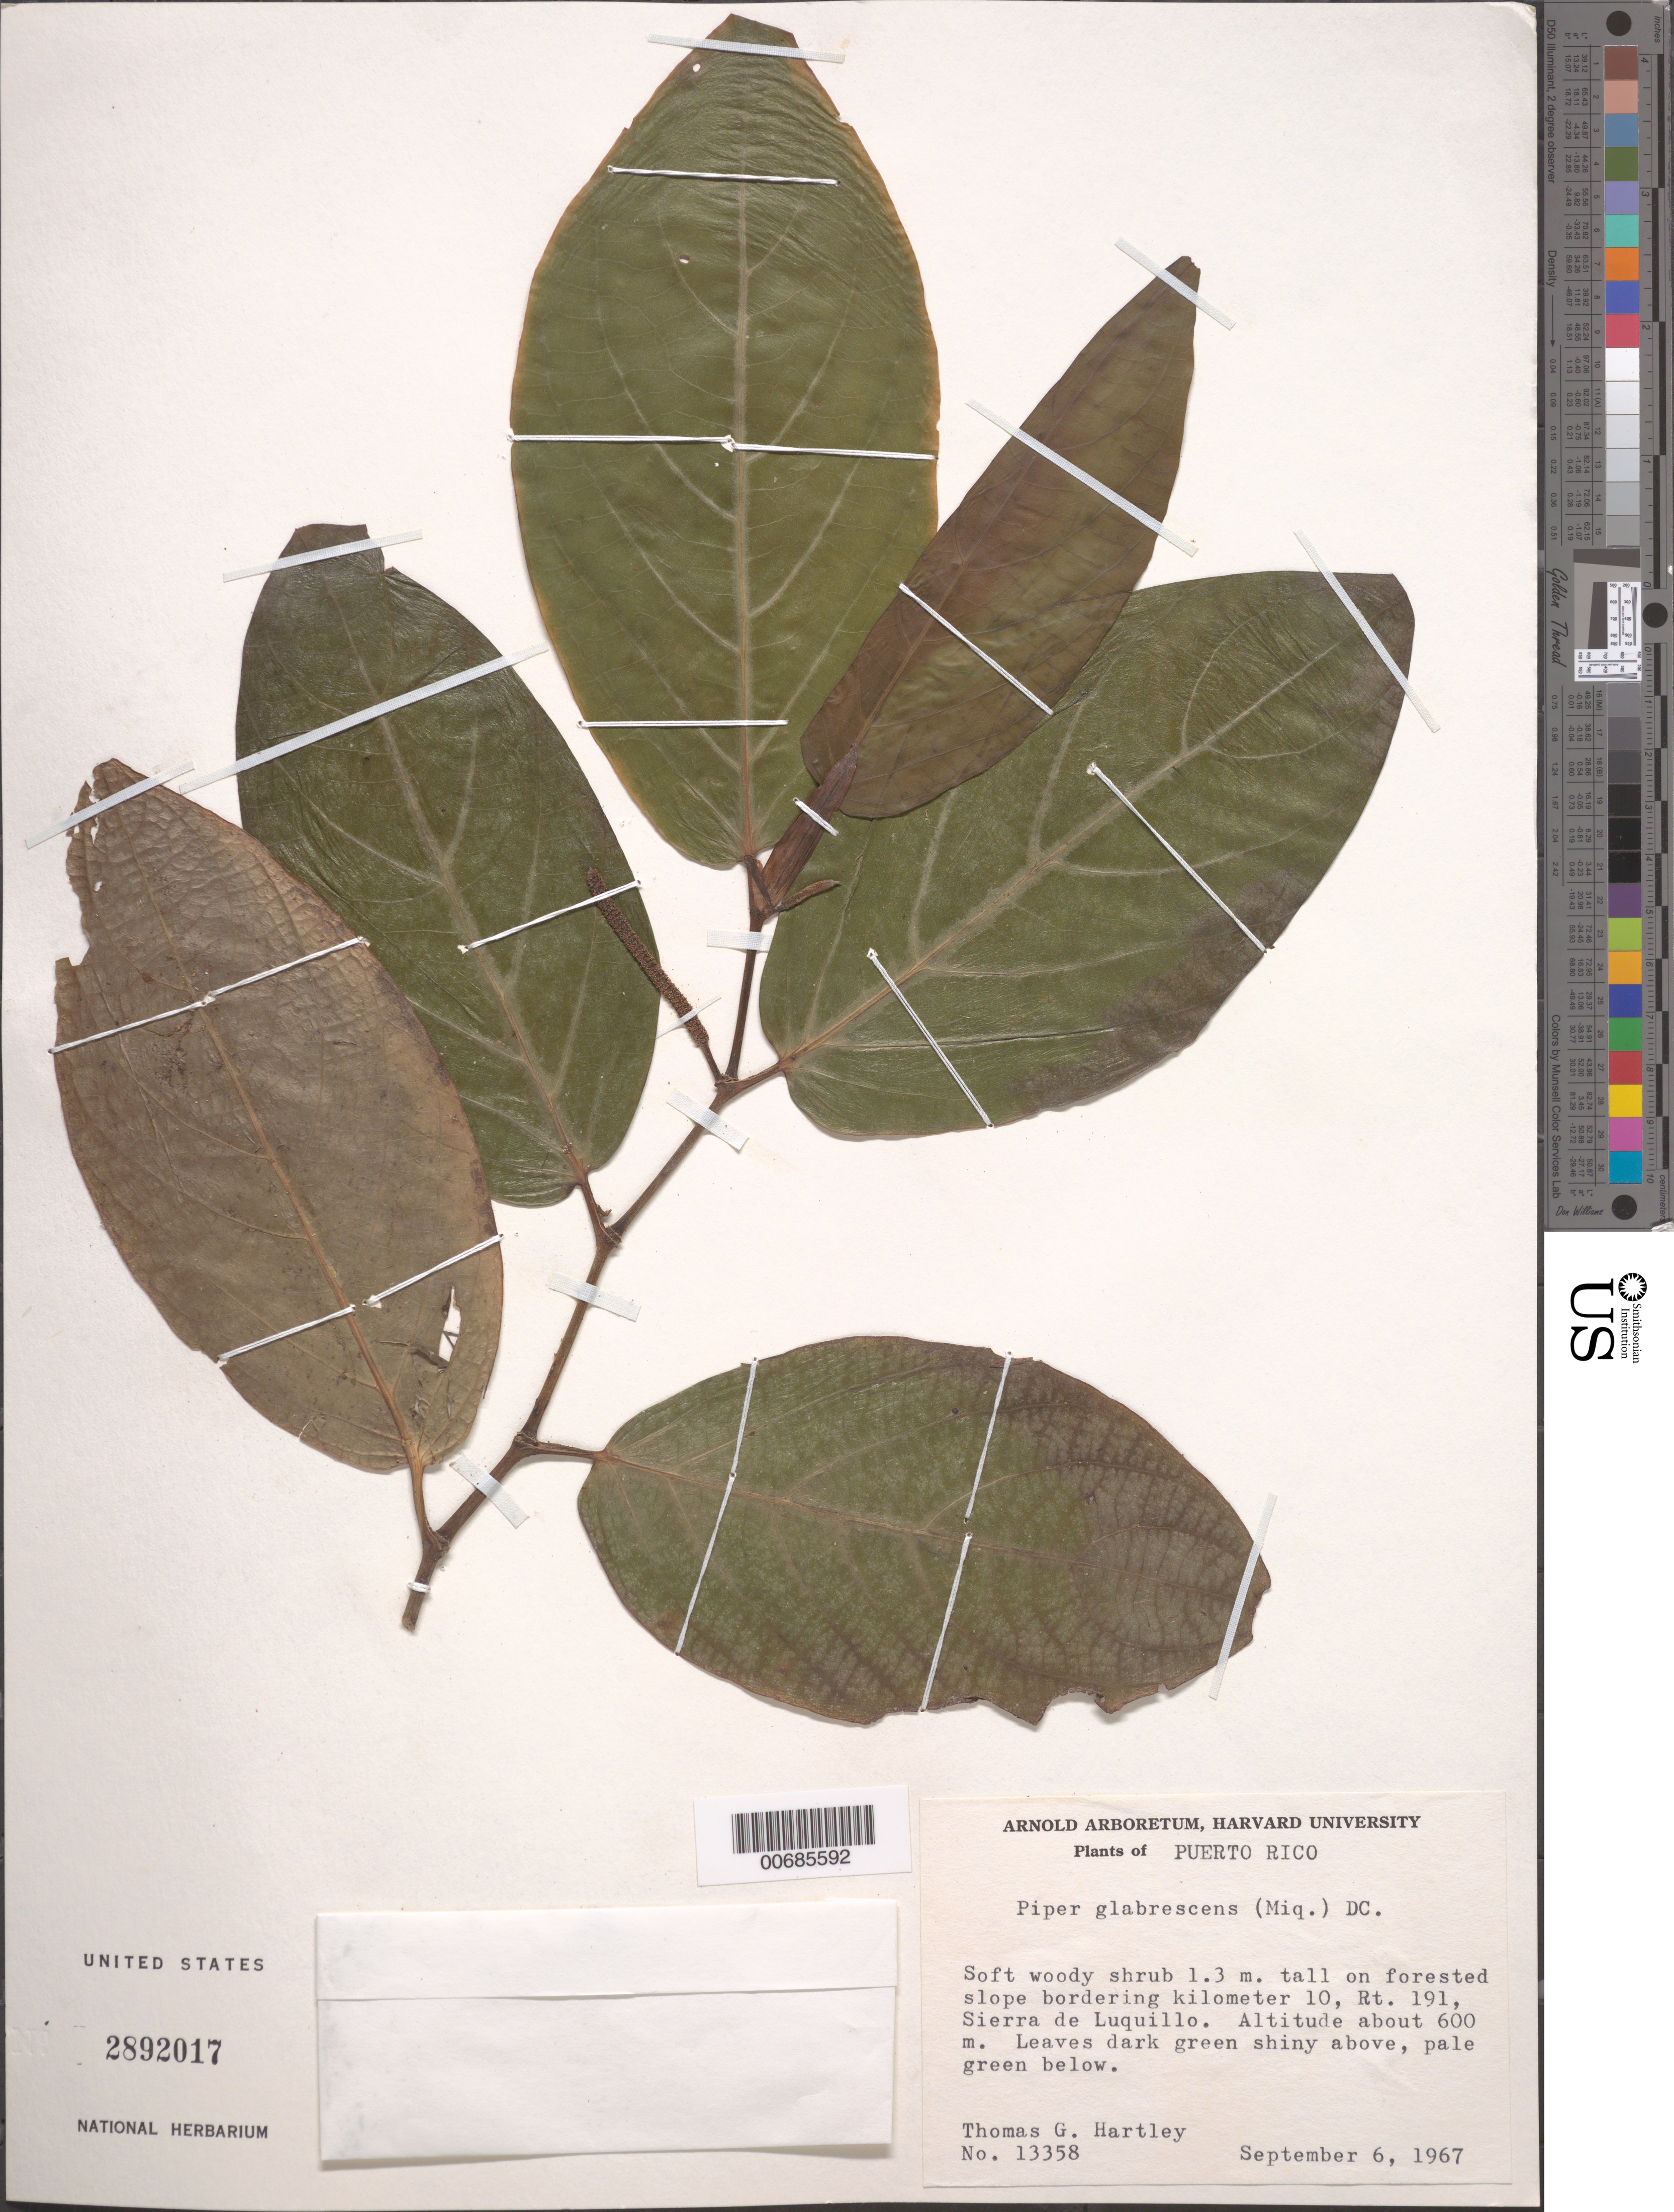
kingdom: Plantae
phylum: Tracheophyta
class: Magnoliopsida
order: Piperales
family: Piperaceae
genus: Piper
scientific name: Piper glabrescens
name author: (Miq.) C. DC.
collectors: T. G. Hartley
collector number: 13358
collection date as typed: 06 Sep 1967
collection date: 1967-09-06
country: Puerto Rico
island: Greater Antilles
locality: on forested slope bordering kilometer 10, Rt. 191, Sierra de Luquilo.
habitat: forested slope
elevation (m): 600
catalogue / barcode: US 2892017